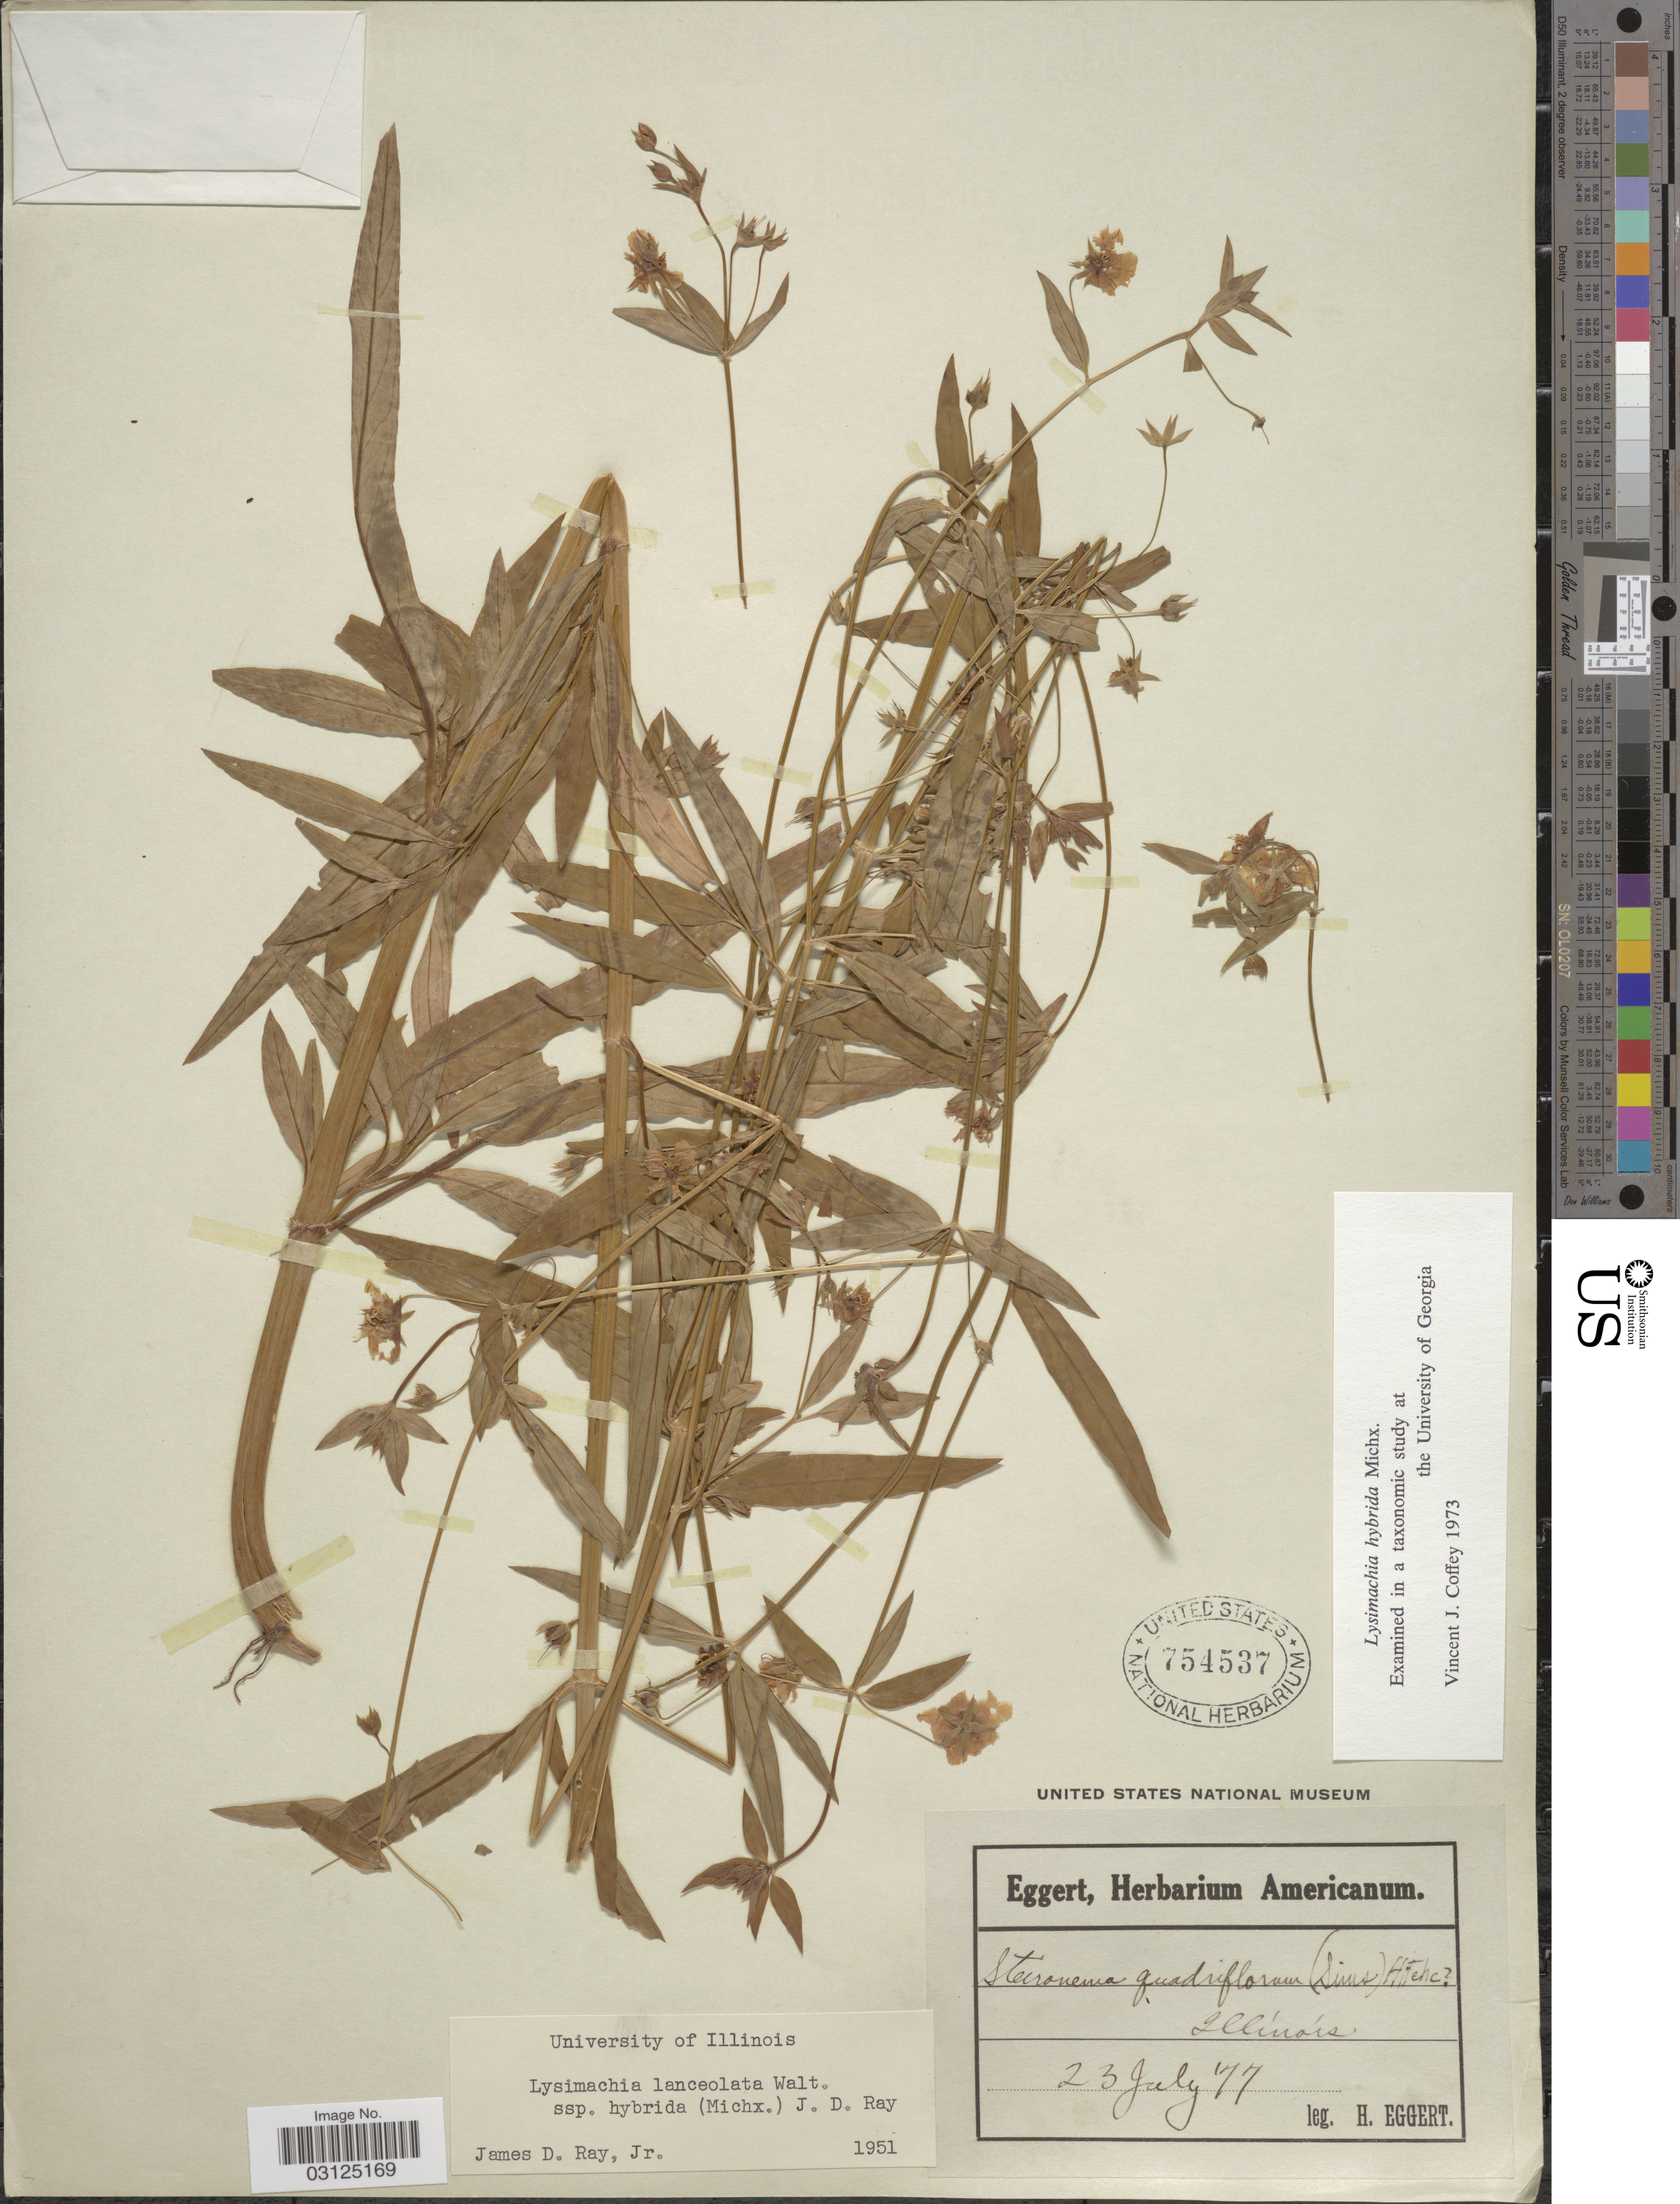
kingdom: Plantae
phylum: Tracheophyta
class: Magnoliopsida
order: Ericales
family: Primulaceae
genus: Lysimachia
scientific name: Lysimachia hybrida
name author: Michx.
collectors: H. Eggert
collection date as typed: Transcribed d/m/y: 23/7/77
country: United States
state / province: Illinois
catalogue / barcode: US 754537